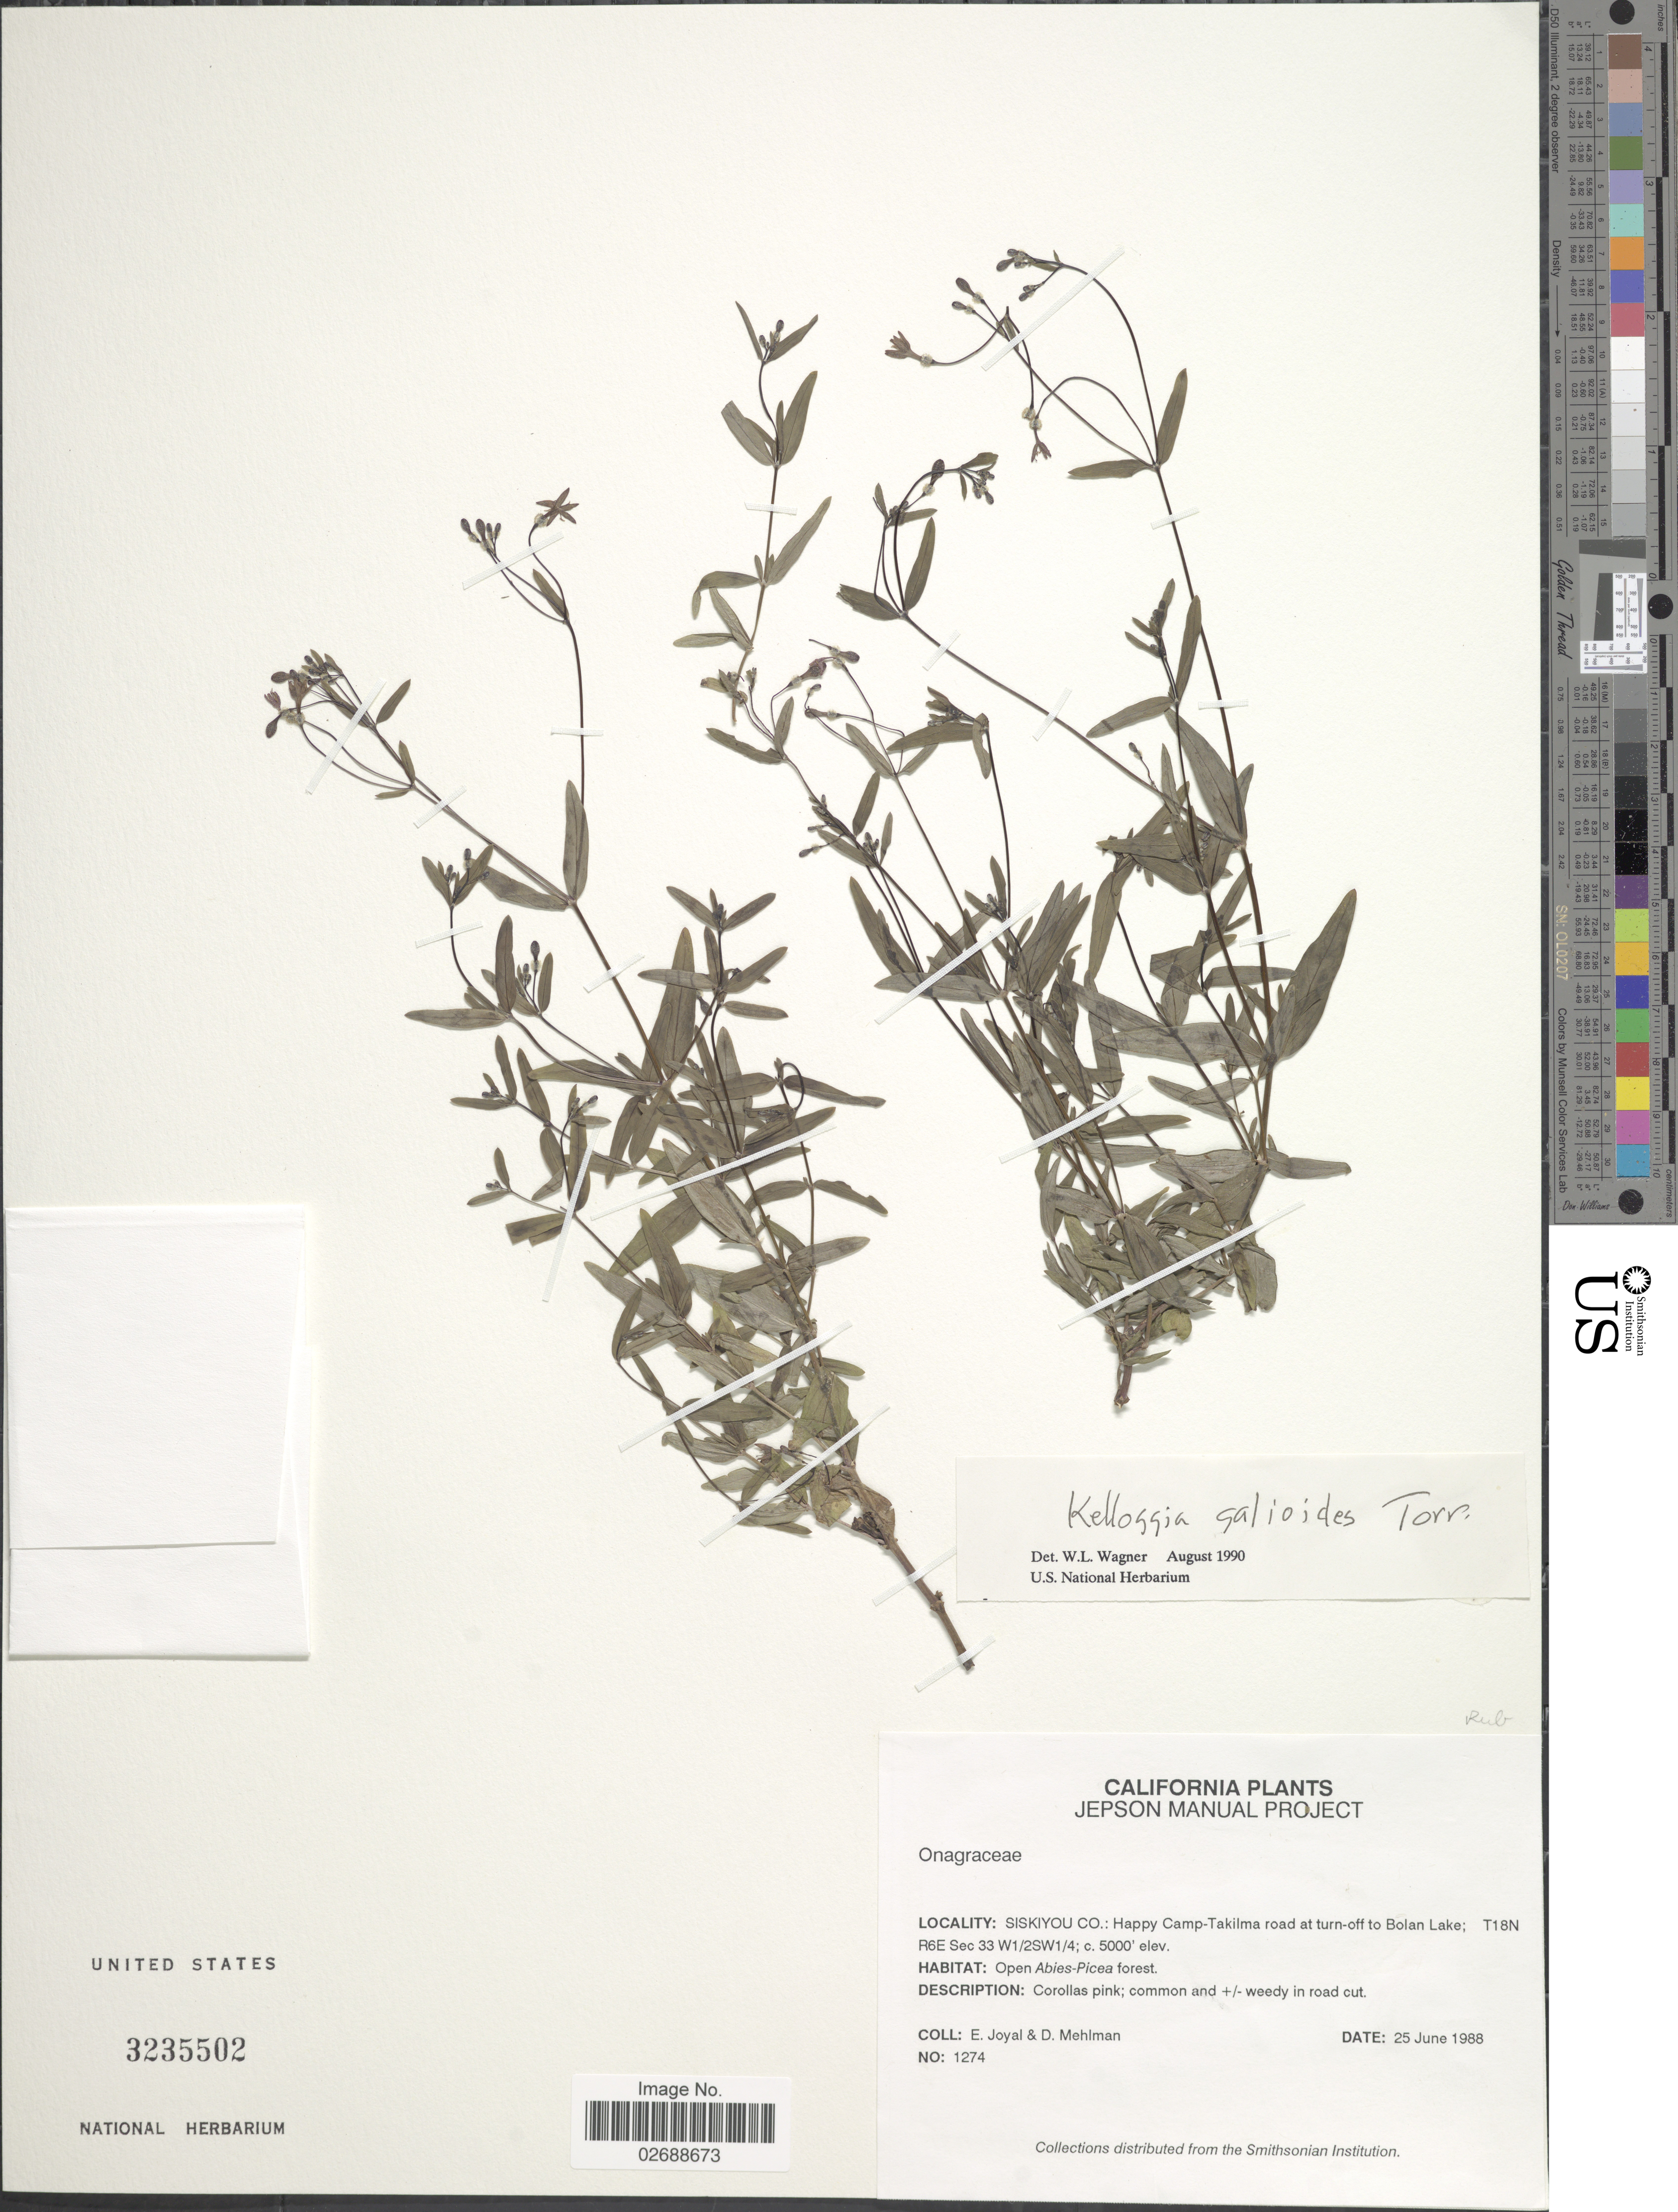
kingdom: Plantae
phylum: Tracheophyta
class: Magnoliopsida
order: Gentianales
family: Rubiaceae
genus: Kelloggia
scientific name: Kelloggia galioides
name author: Torr.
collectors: E. Joyal & D. Mehlman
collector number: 1274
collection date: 1988-06-25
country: United States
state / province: California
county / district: Siskiyou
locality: Siskiyou Co.: Happy Camp-Takilma road at turn-off to Bolan Lake. T18N R6E Sec 33 W1/2SW1/4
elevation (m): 1524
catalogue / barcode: US 3235502